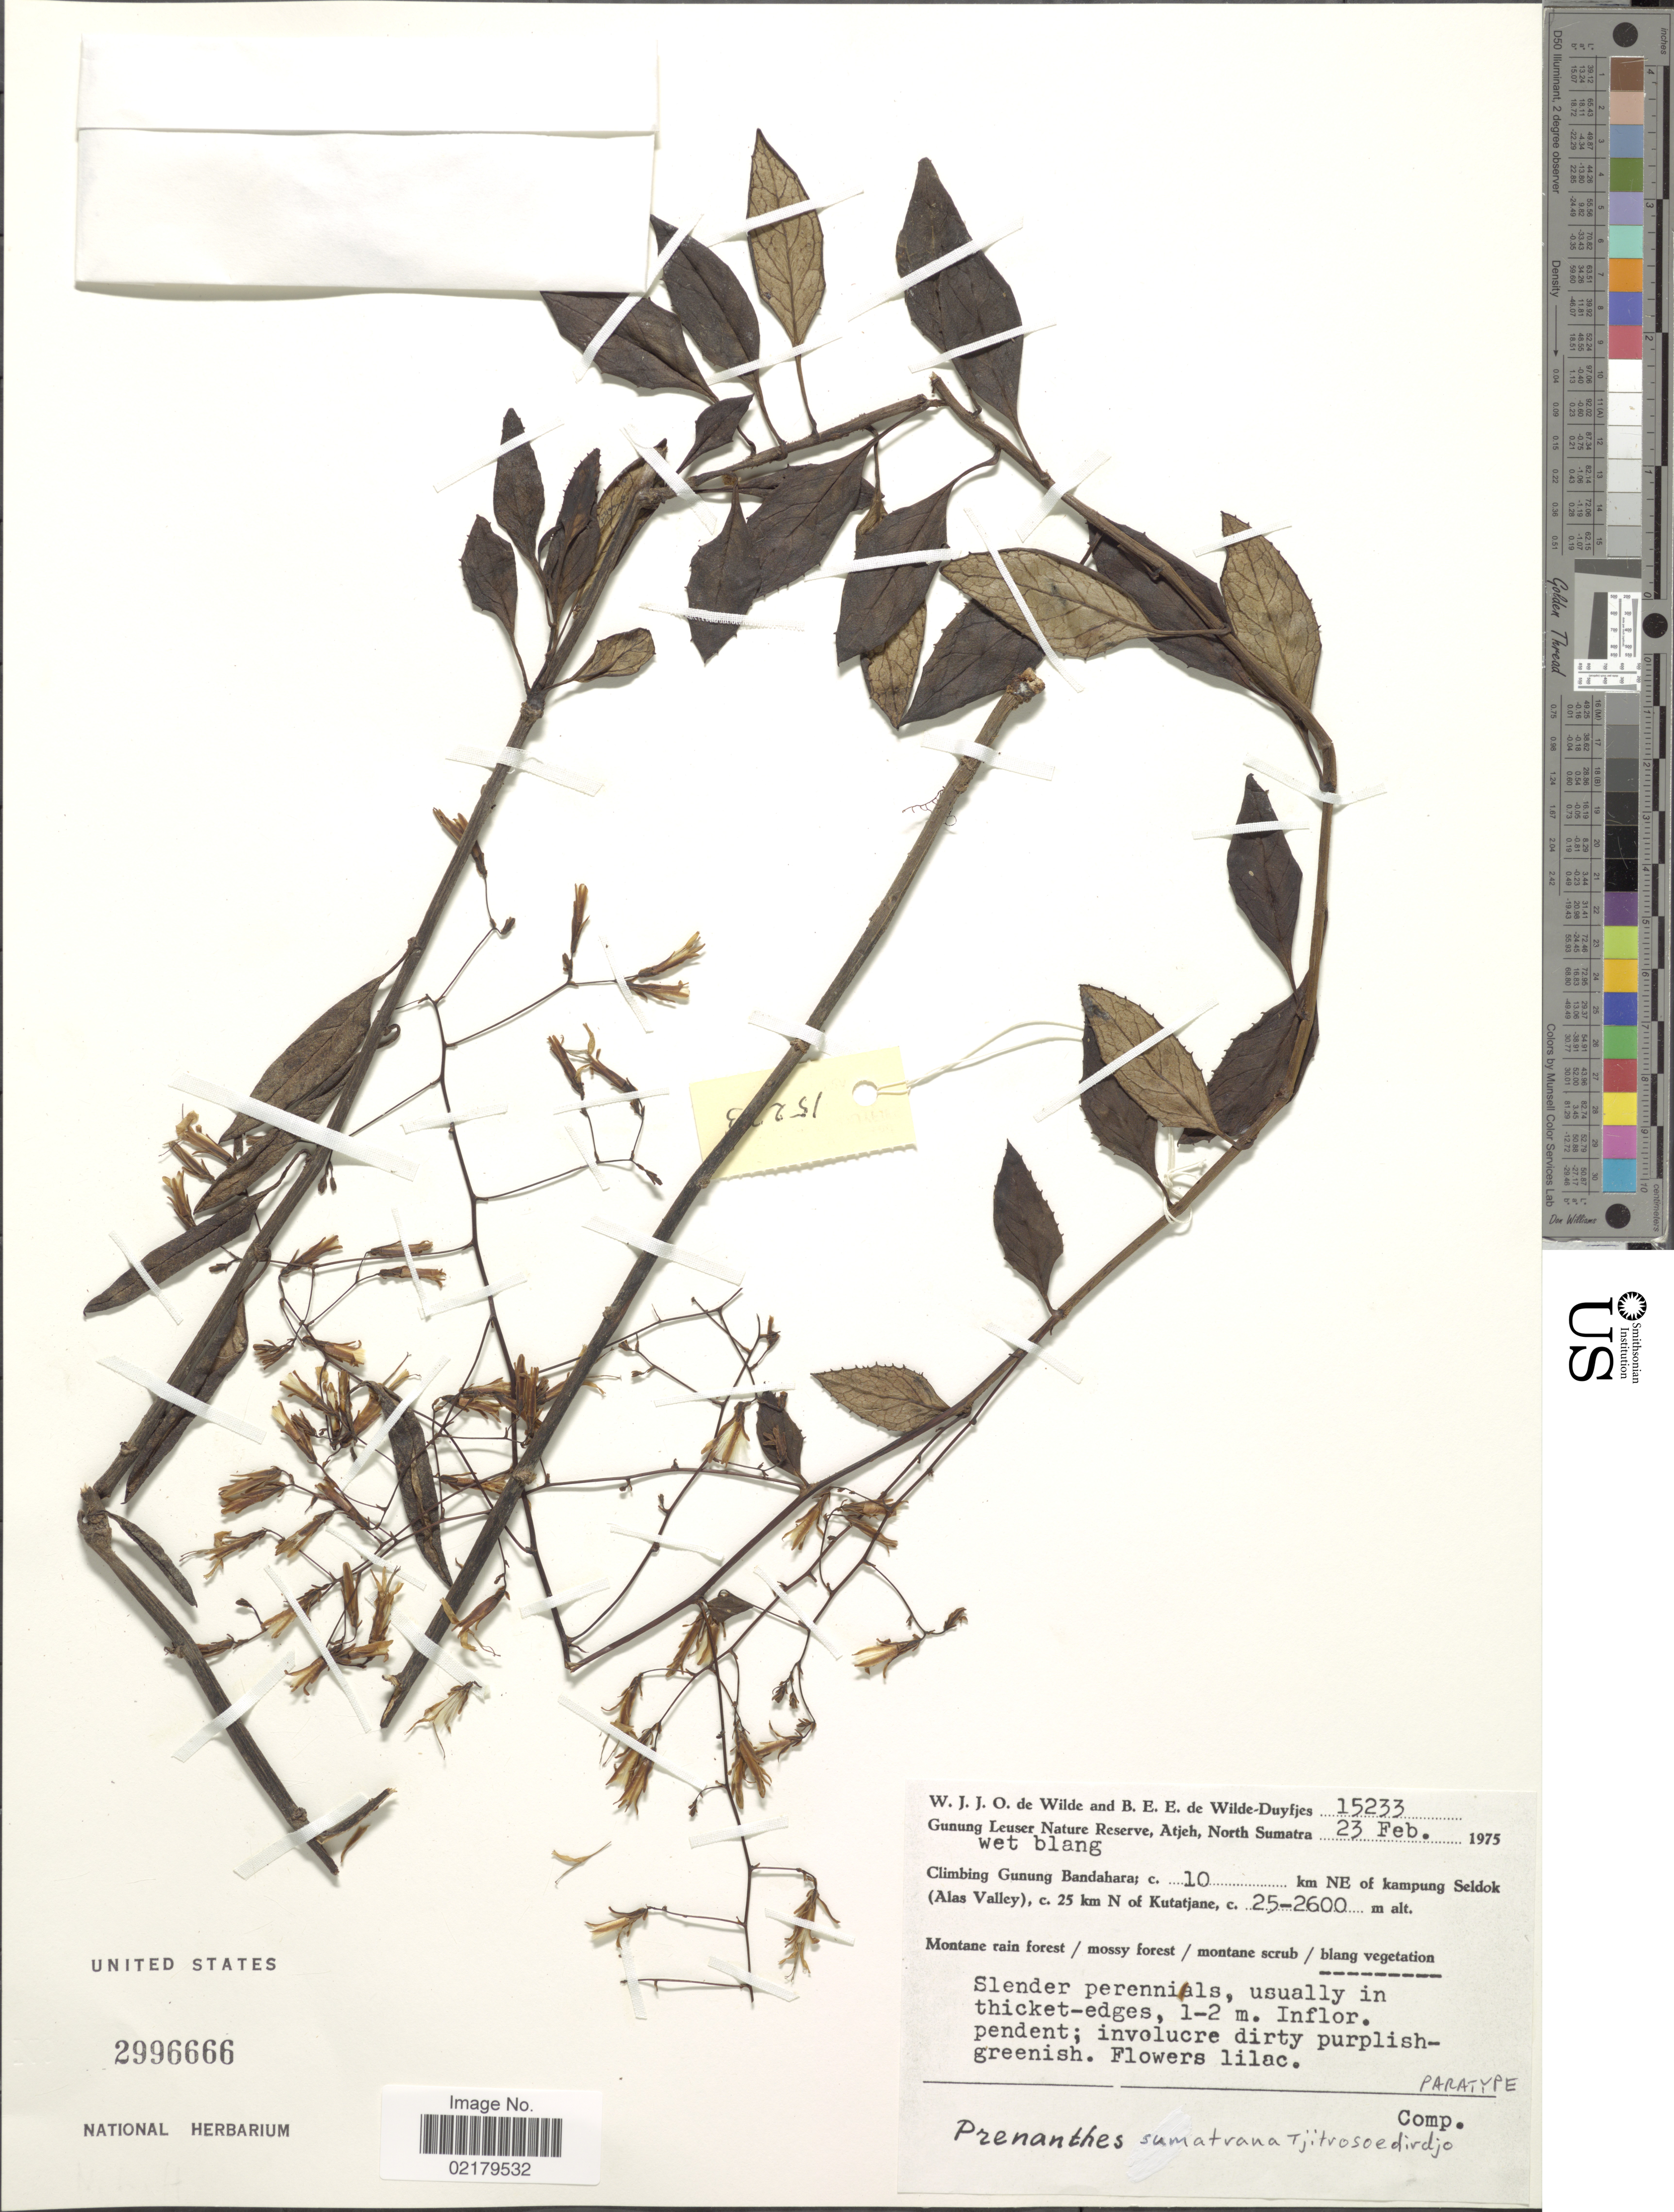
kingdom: Plantae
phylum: Tracheophyta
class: Magnoliopsida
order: Asterales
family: Asteraceae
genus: Prenanthes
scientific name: Prenanthes sumatrana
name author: Tjitrosoedirdjo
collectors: W. J. de Wilde & B. E. de Wilde-Duyfjes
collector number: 15233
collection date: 1975-02-23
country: Indonesia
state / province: Sumatra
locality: Gunung Leuser Nature Reserve, Atjeh, North Sumatra, Wet blang, Climbing Gunung Bandahara; c. 10 km NE of kampung Seldok (Alas Valley), c. 25 km N of Kutatjane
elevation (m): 2500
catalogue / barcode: US 2996666